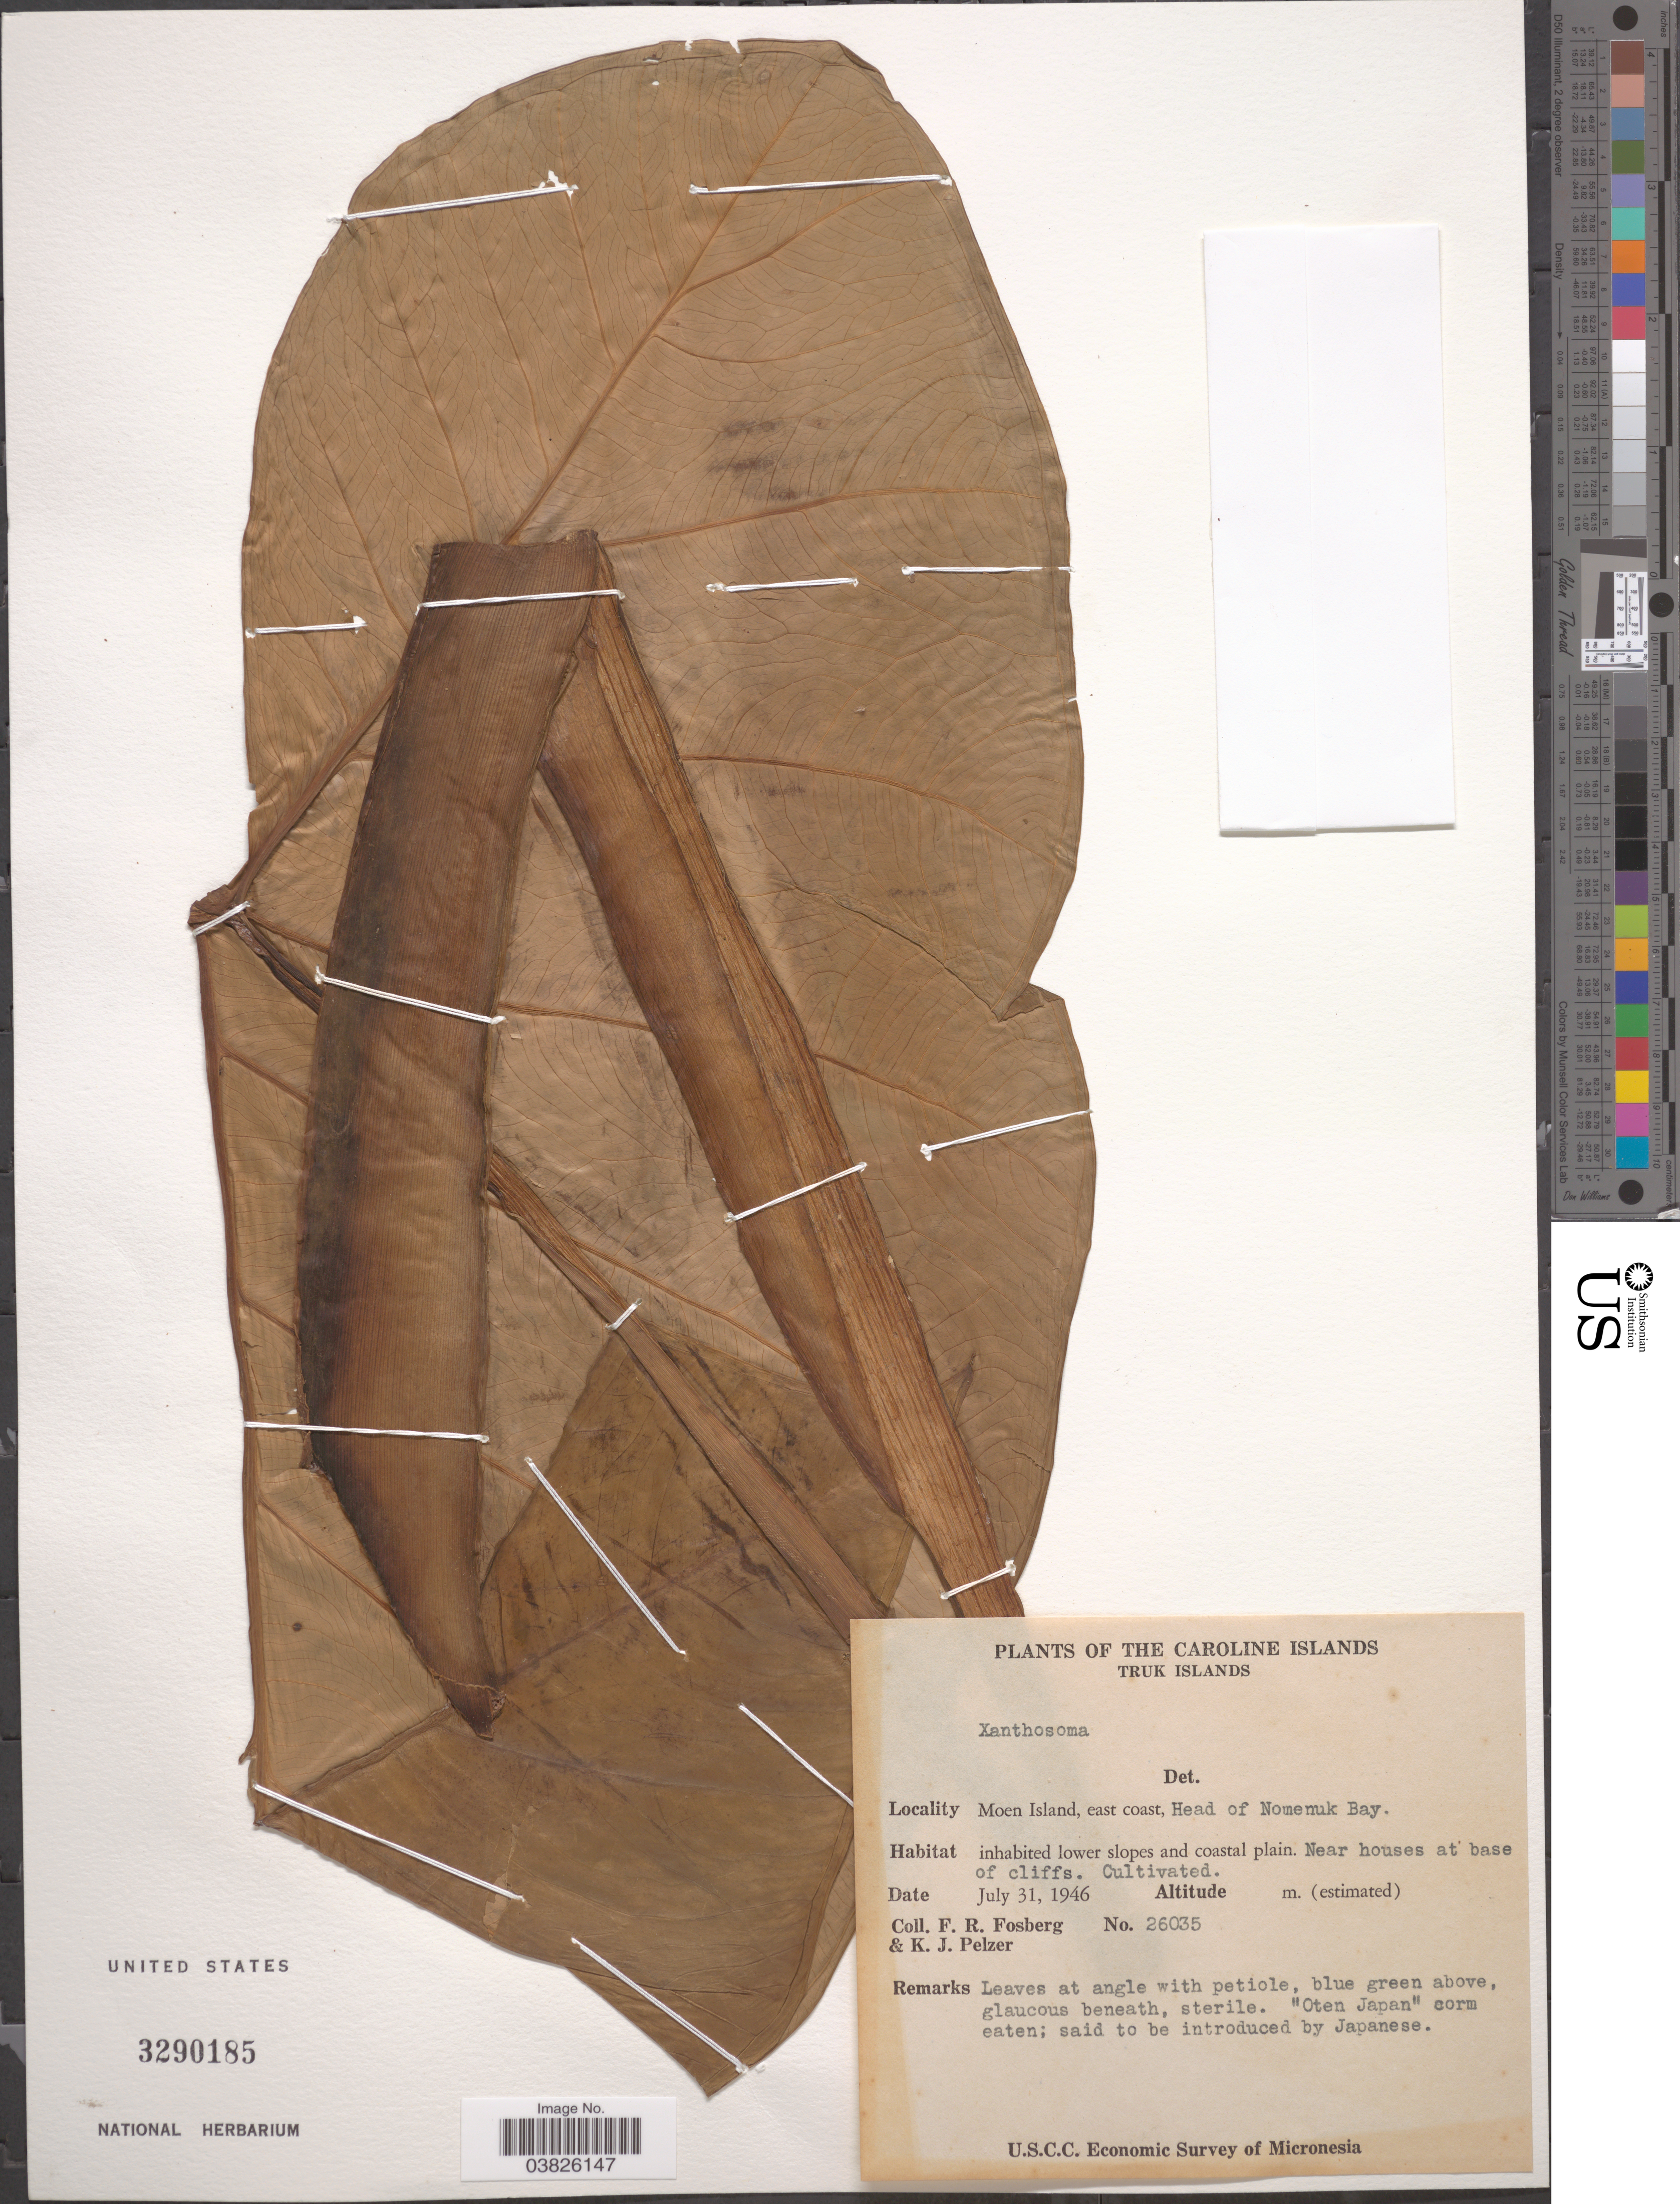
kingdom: Plantae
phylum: Tracheophyta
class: Liliopsida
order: Alismatales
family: Araceae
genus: Xanthosoma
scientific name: Xanthosoma sp.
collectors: F. R. Fosberg & K. J. Pelzer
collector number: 26035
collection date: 1946-07-31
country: Micronesia, Federated States of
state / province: Truk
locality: The Caroline Islands. Truk Islands. Moen Island, east coast, Head of Nomenuk Bay. Near houses at base of cliffs.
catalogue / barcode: US 3290185